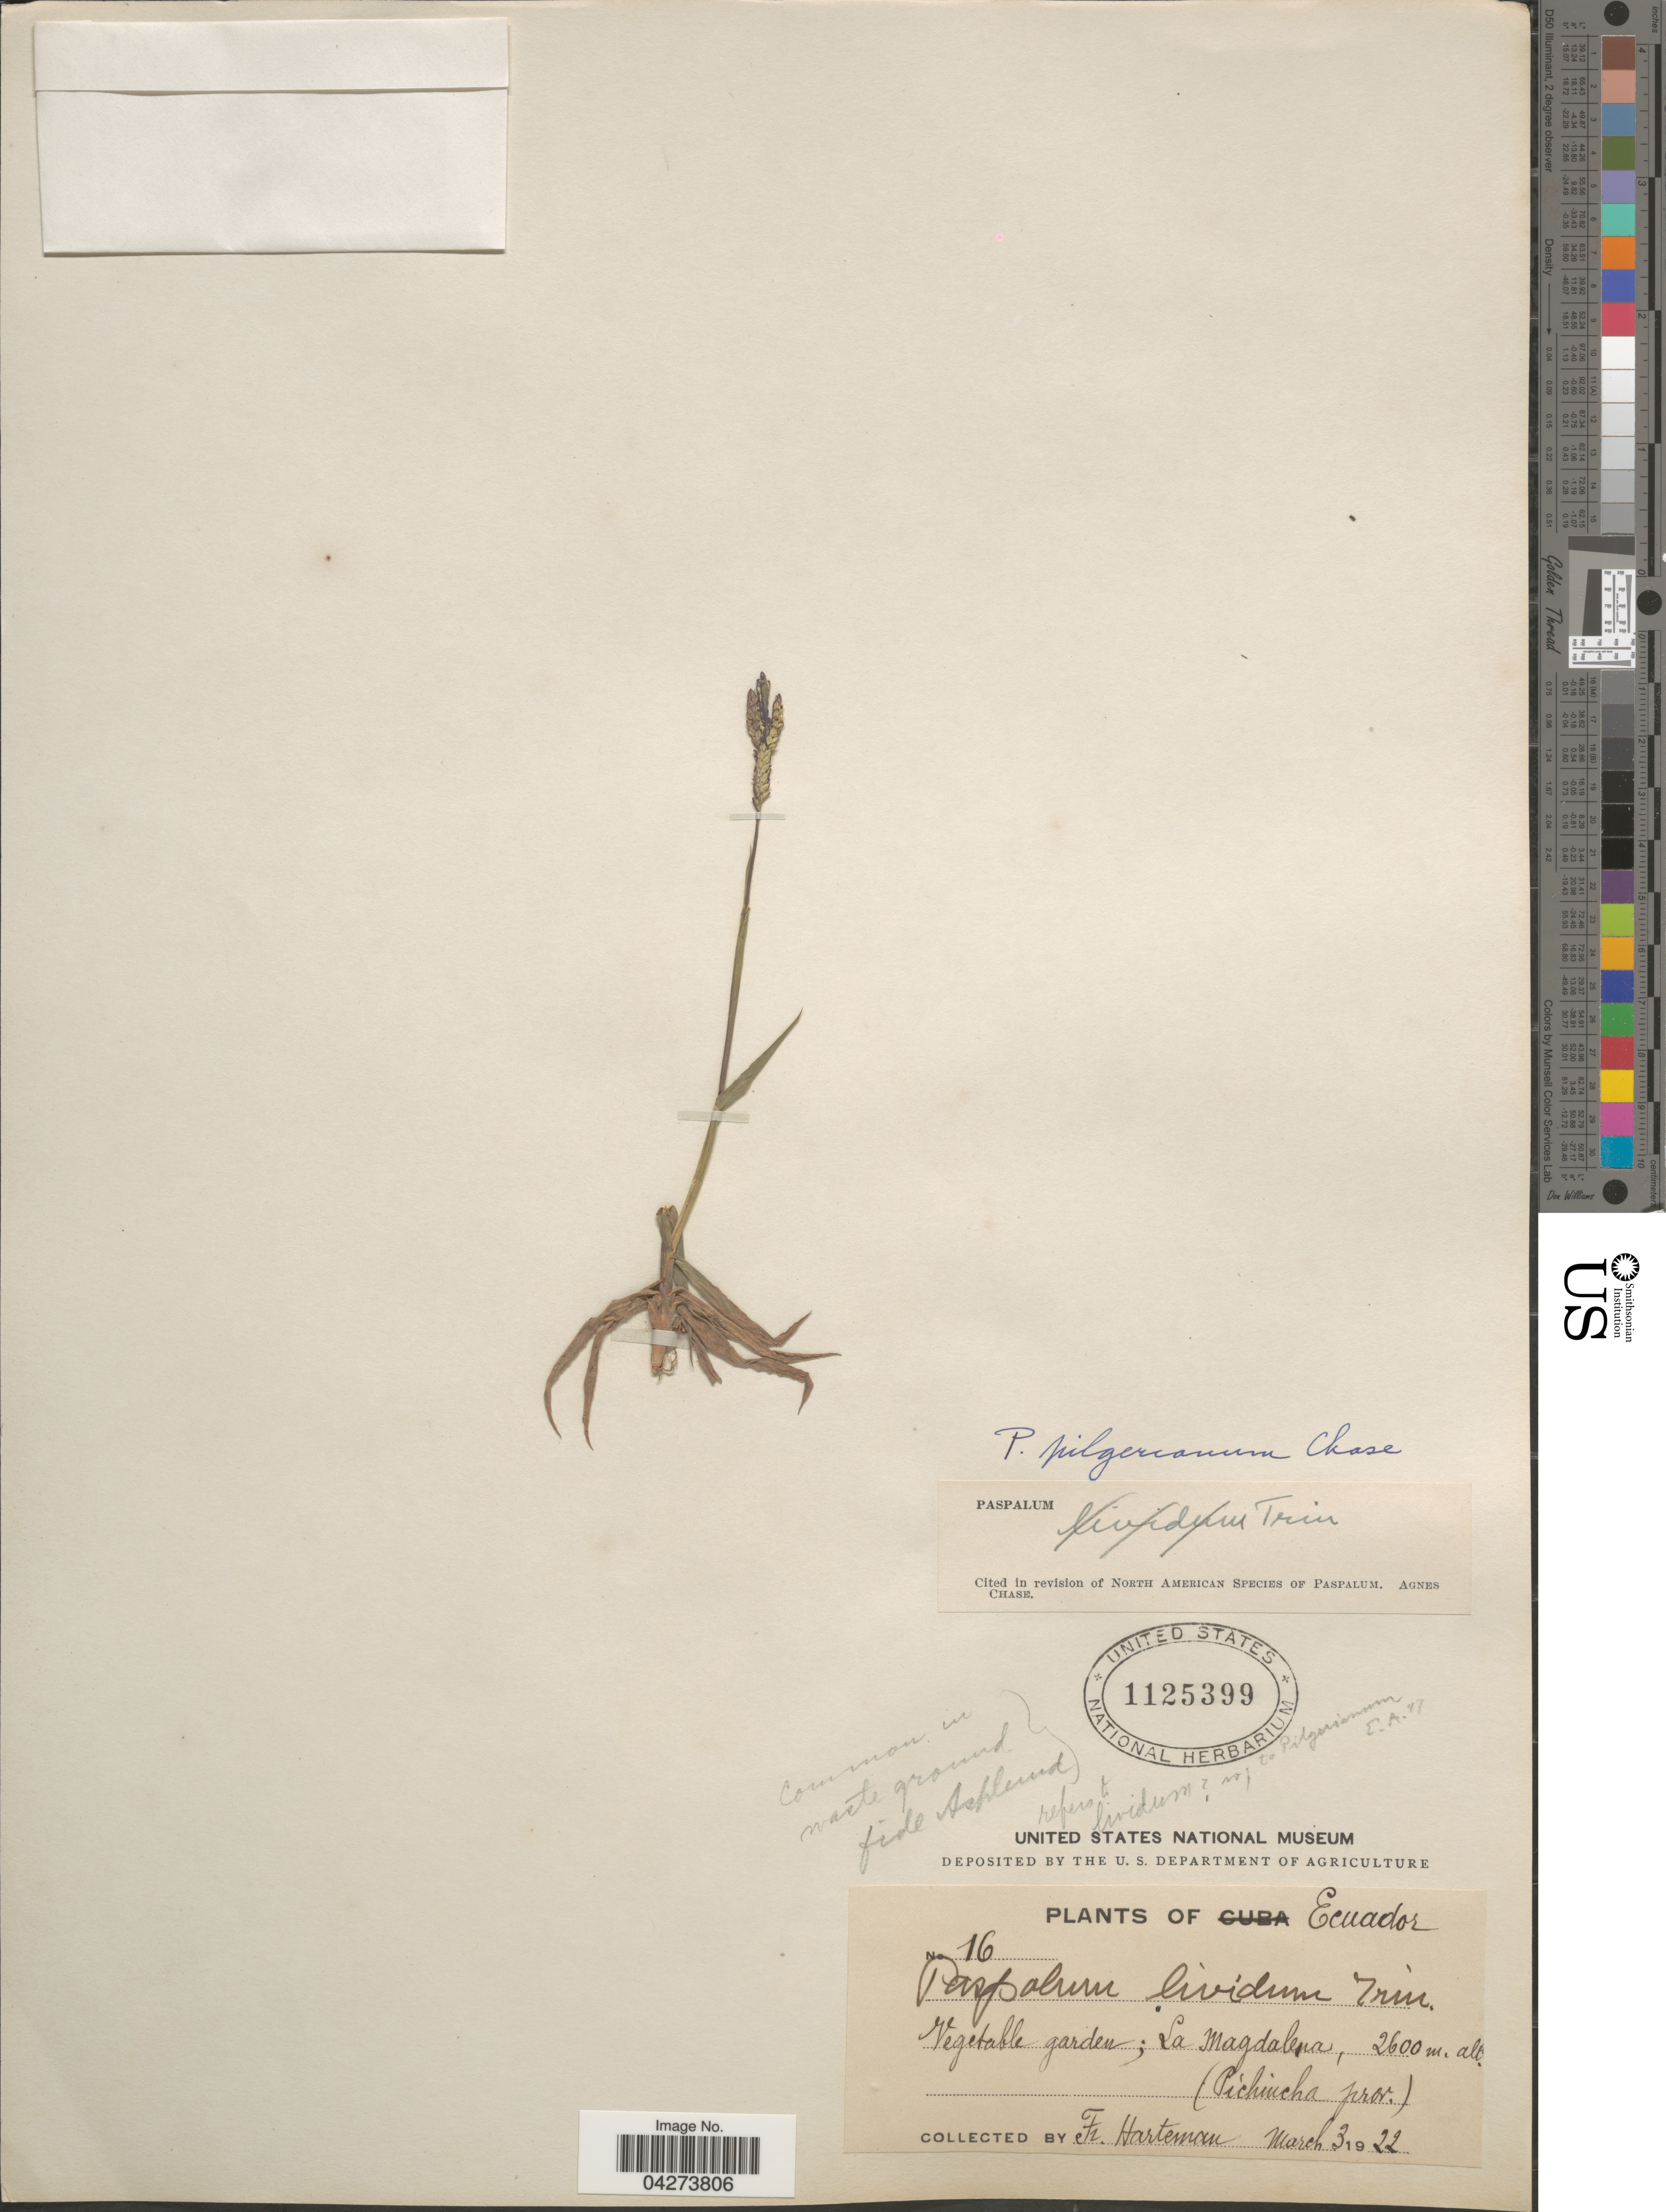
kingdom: Plantae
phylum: Tracheophyta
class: Liliopsida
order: Poales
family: Poaceae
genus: Paspalum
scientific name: Paspalum pilgerianum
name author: Chase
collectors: Harteman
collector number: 16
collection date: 1922-03-03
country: Ecuador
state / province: Pichincha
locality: La Magdalena (Pichincha prov.).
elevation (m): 2600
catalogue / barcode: US 1125399